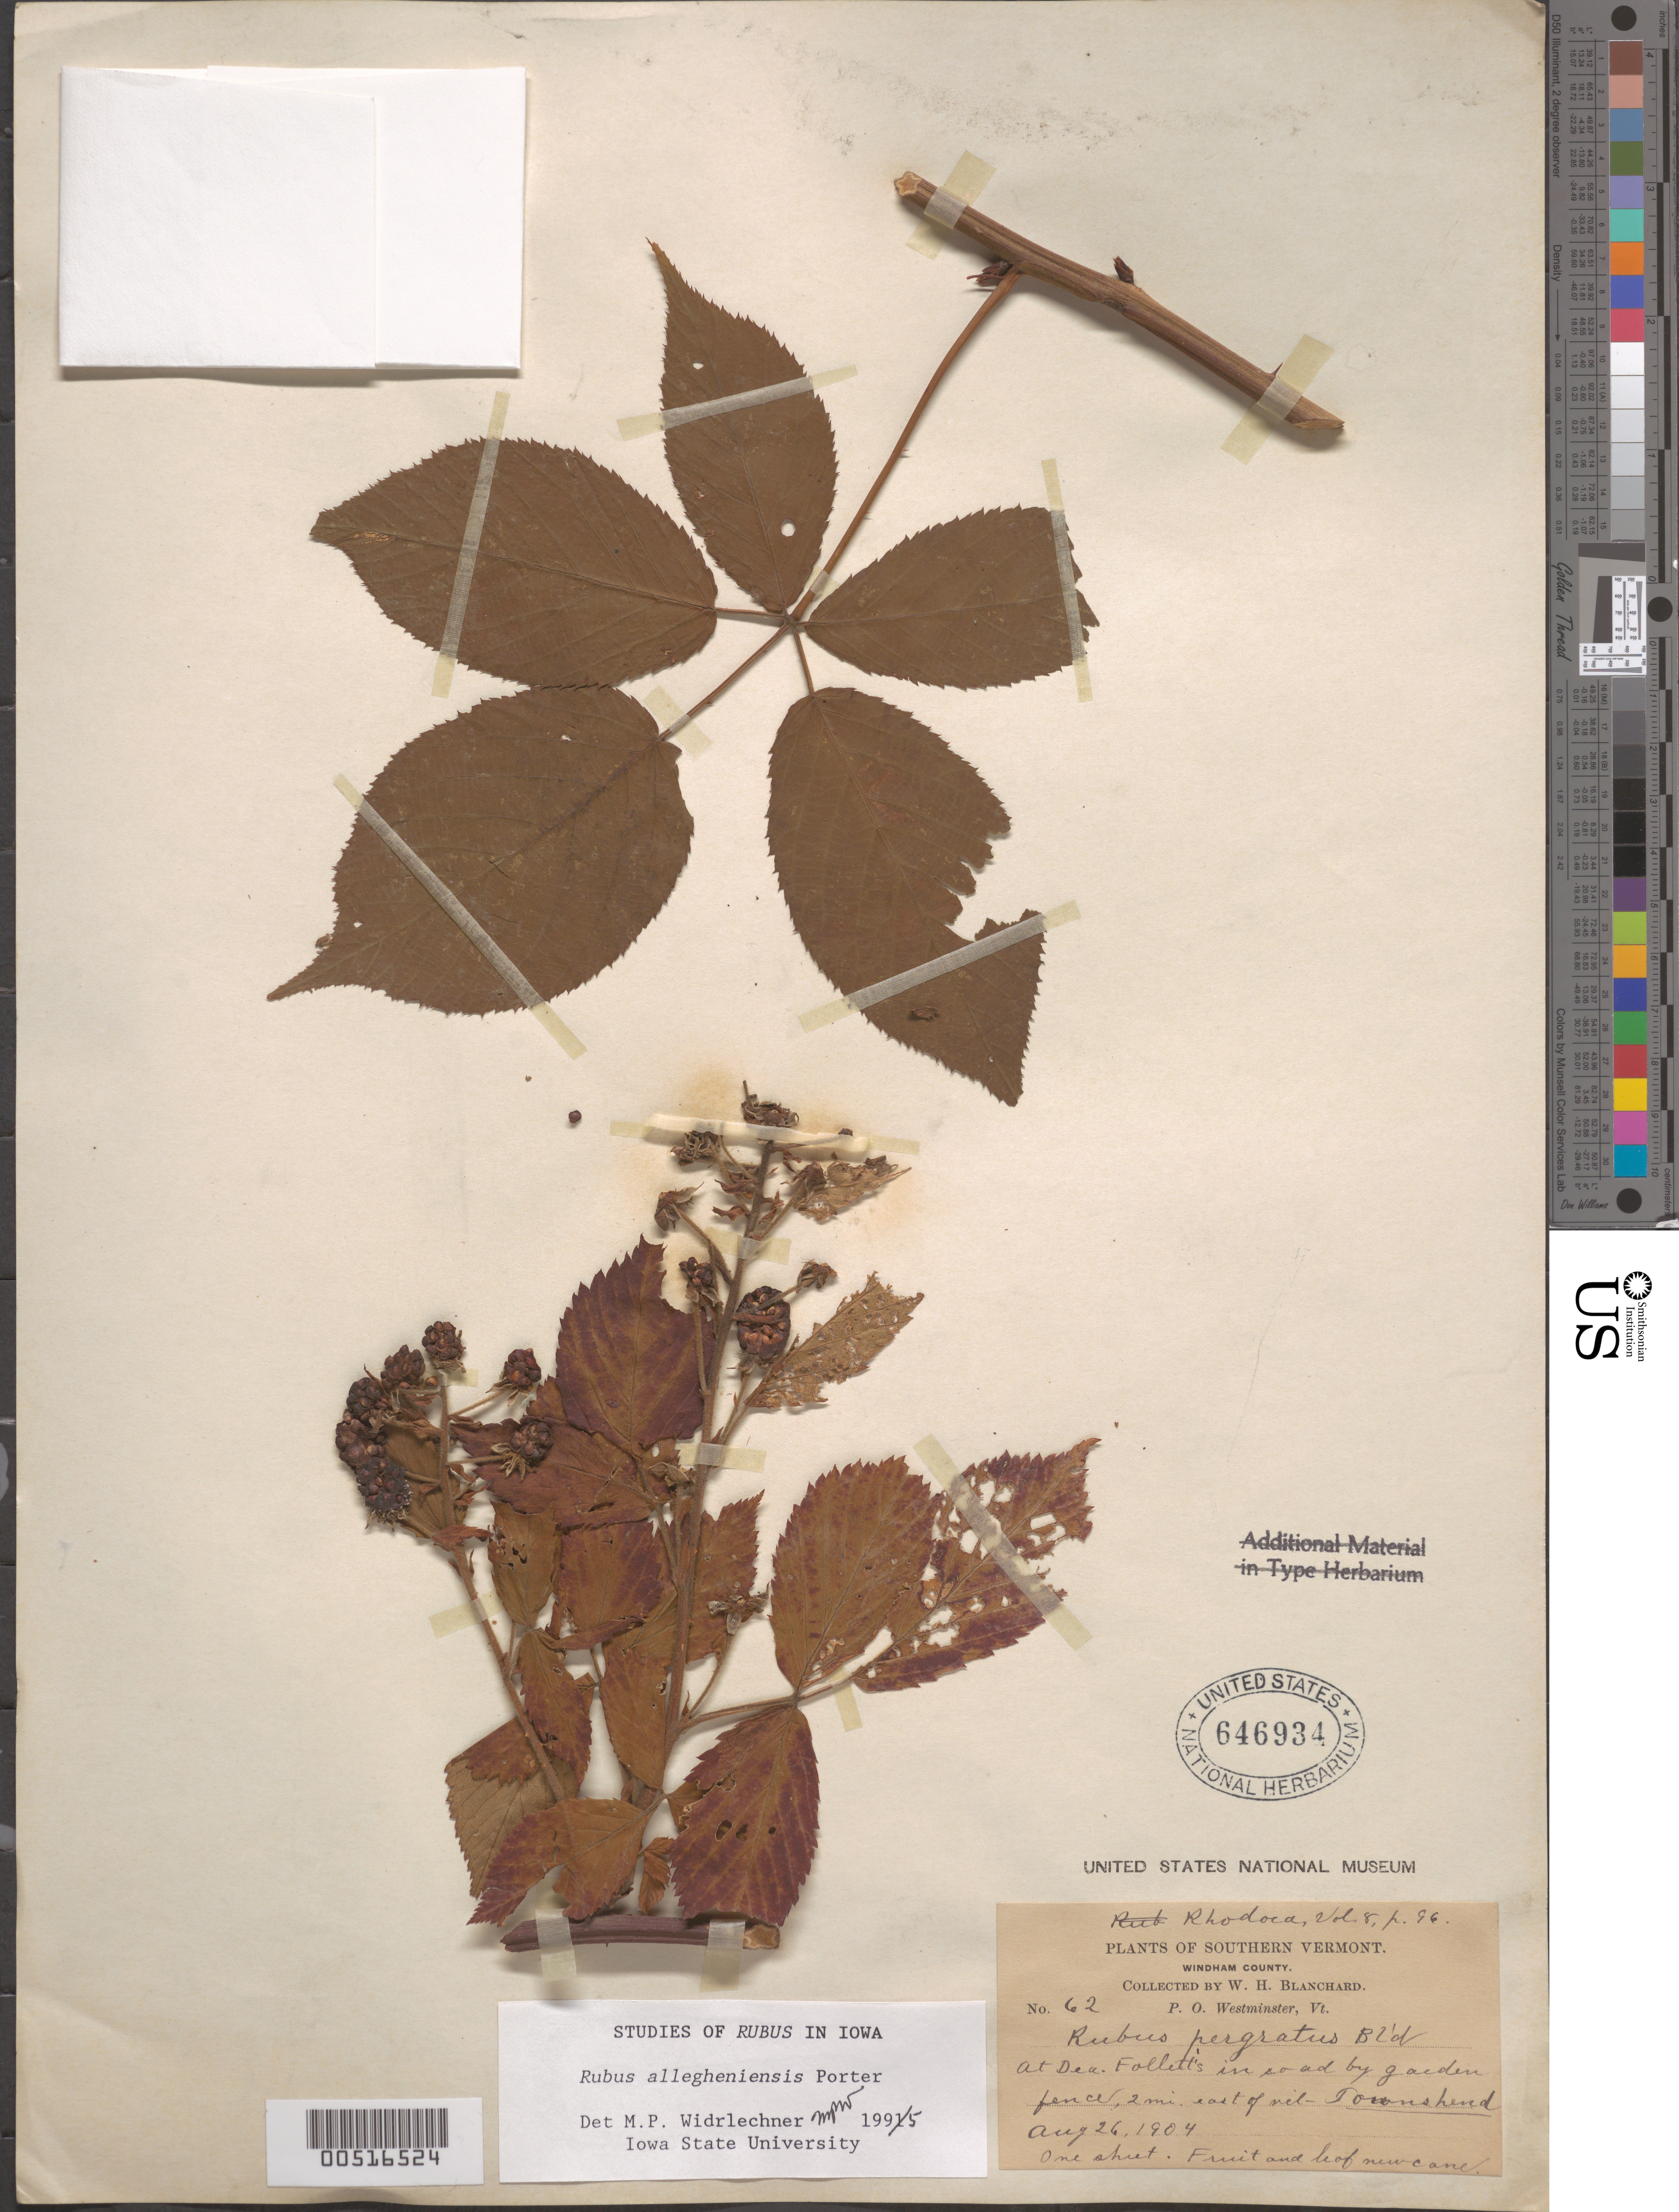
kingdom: Plantae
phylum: Tracheophyta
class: Magnoliopsida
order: Rosales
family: Rosaceae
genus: Rubus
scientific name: Rubus pergratus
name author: Blanch.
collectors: W. H. Blanchard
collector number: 62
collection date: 1904-08-26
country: United States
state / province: Vermont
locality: Southern Vermont. Windham County. At Dea. Fallett's in road by garden fence, 2 mi. east of vil Townshend.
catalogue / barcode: US 646934